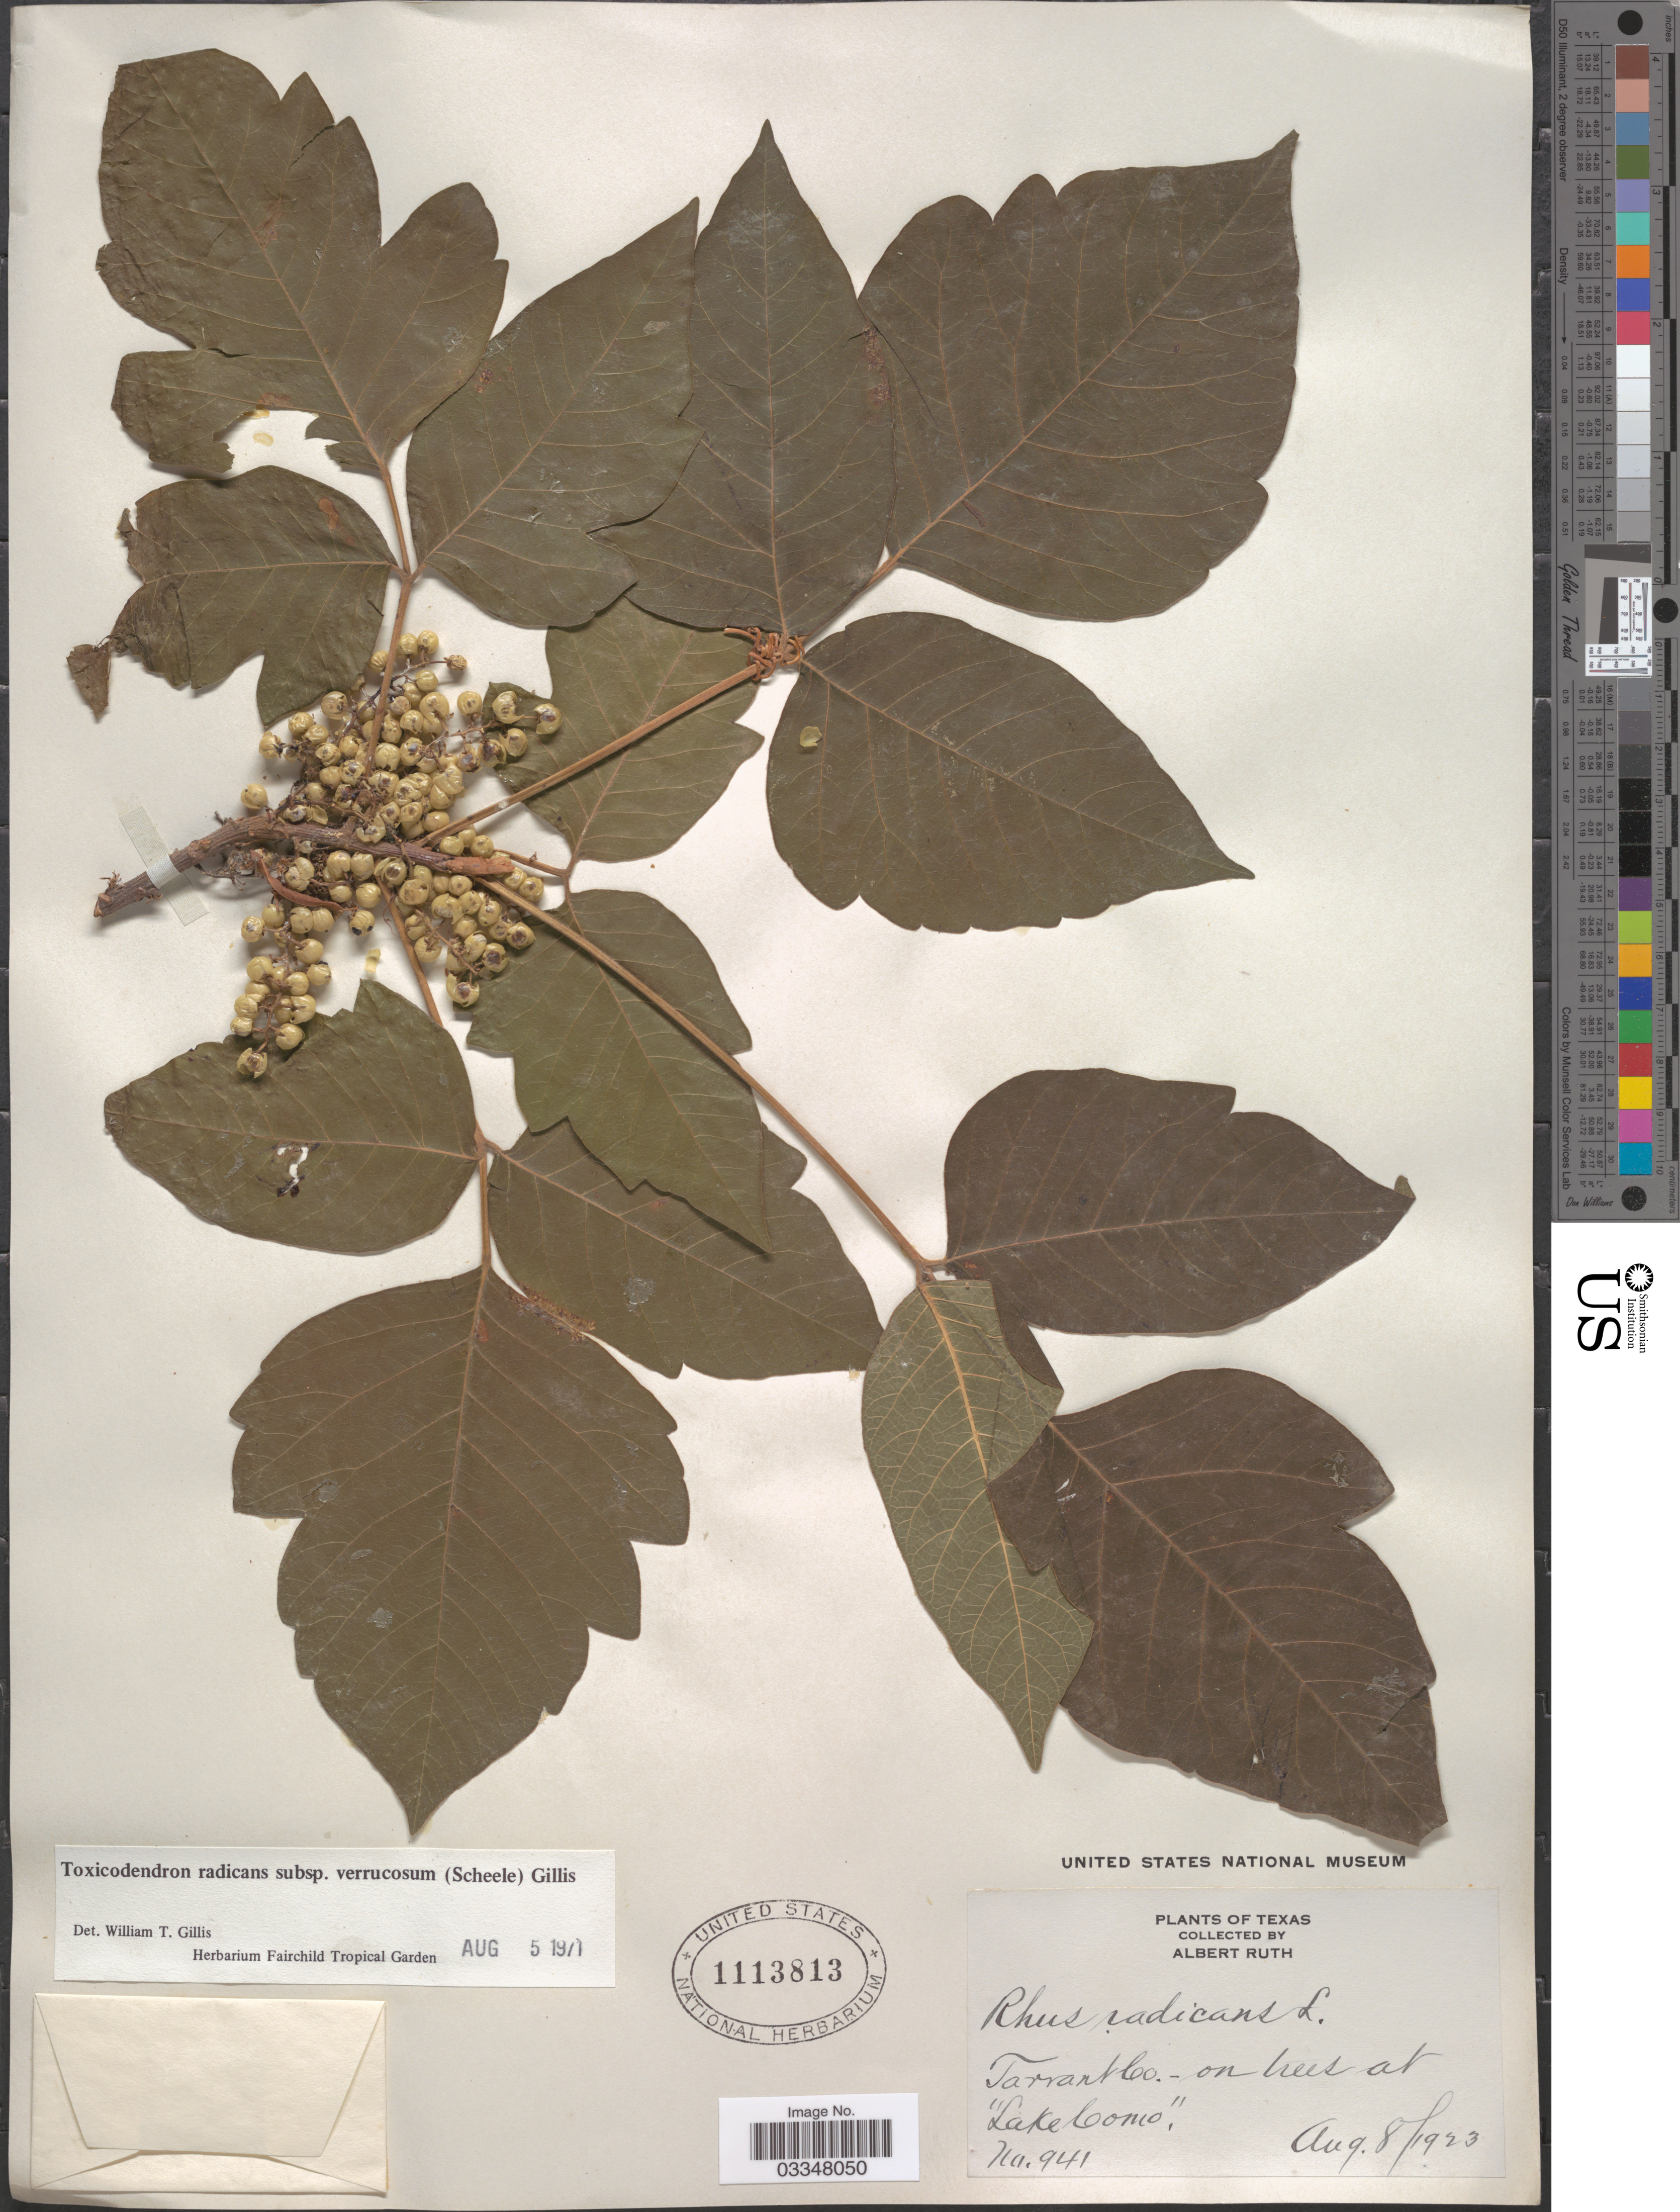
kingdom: Plantae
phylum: Tracheophyta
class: Magnoliopsida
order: Sapindales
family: Anacardiaceae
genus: Toxicodendron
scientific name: Toxicodendron radicans subsp. verrucosum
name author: (Scheele) Gillis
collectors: A. Ruth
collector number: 941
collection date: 1923-08-08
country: United States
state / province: Texas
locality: Lake Como. Tarrant Co.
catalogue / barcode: US 1113813